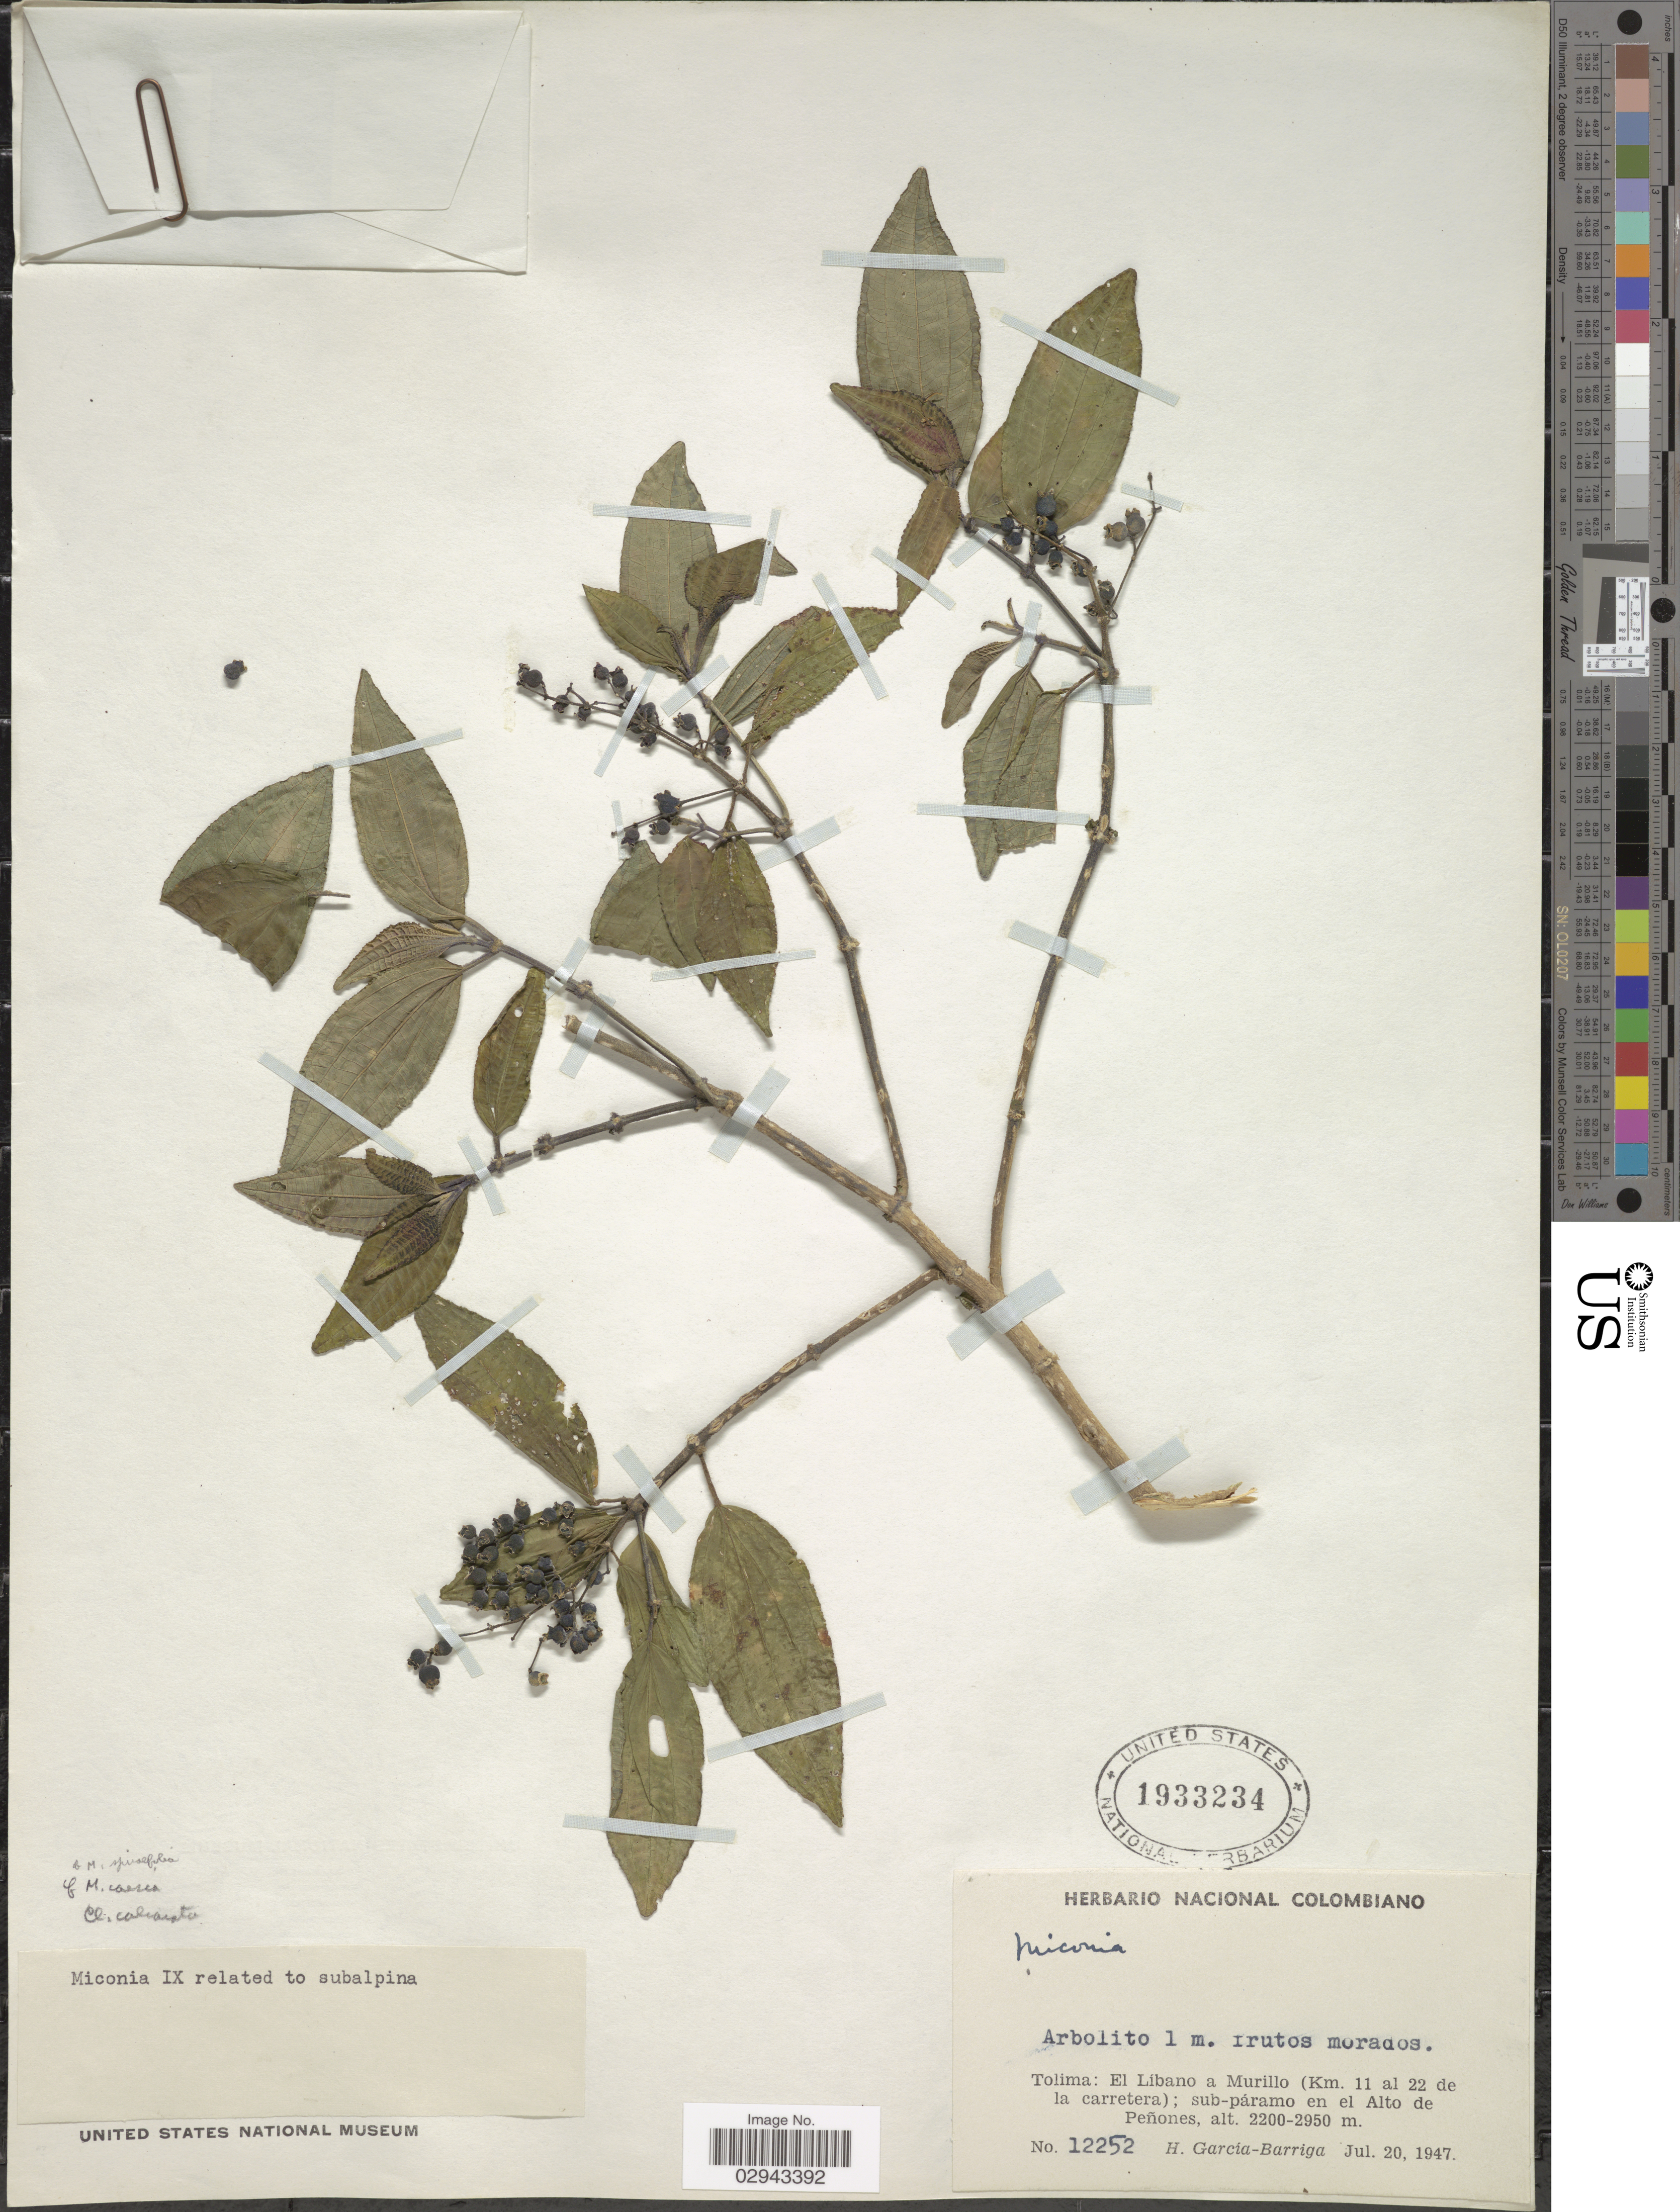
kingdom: Plantae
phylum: Tracheophyta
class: Magnoliopsida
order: Myrtales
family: Melastomataceae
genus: Miconia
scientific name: Miconia spireifolia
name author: Triana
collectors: H. García Barriga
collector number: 12252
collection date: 1947-07-20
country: Colombia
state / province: Tolima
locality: El Líbano a Murillo (Km. 11 al 22 de la carretera); en el Alto de Peñones.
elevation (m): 2200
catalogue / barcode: US 1933234